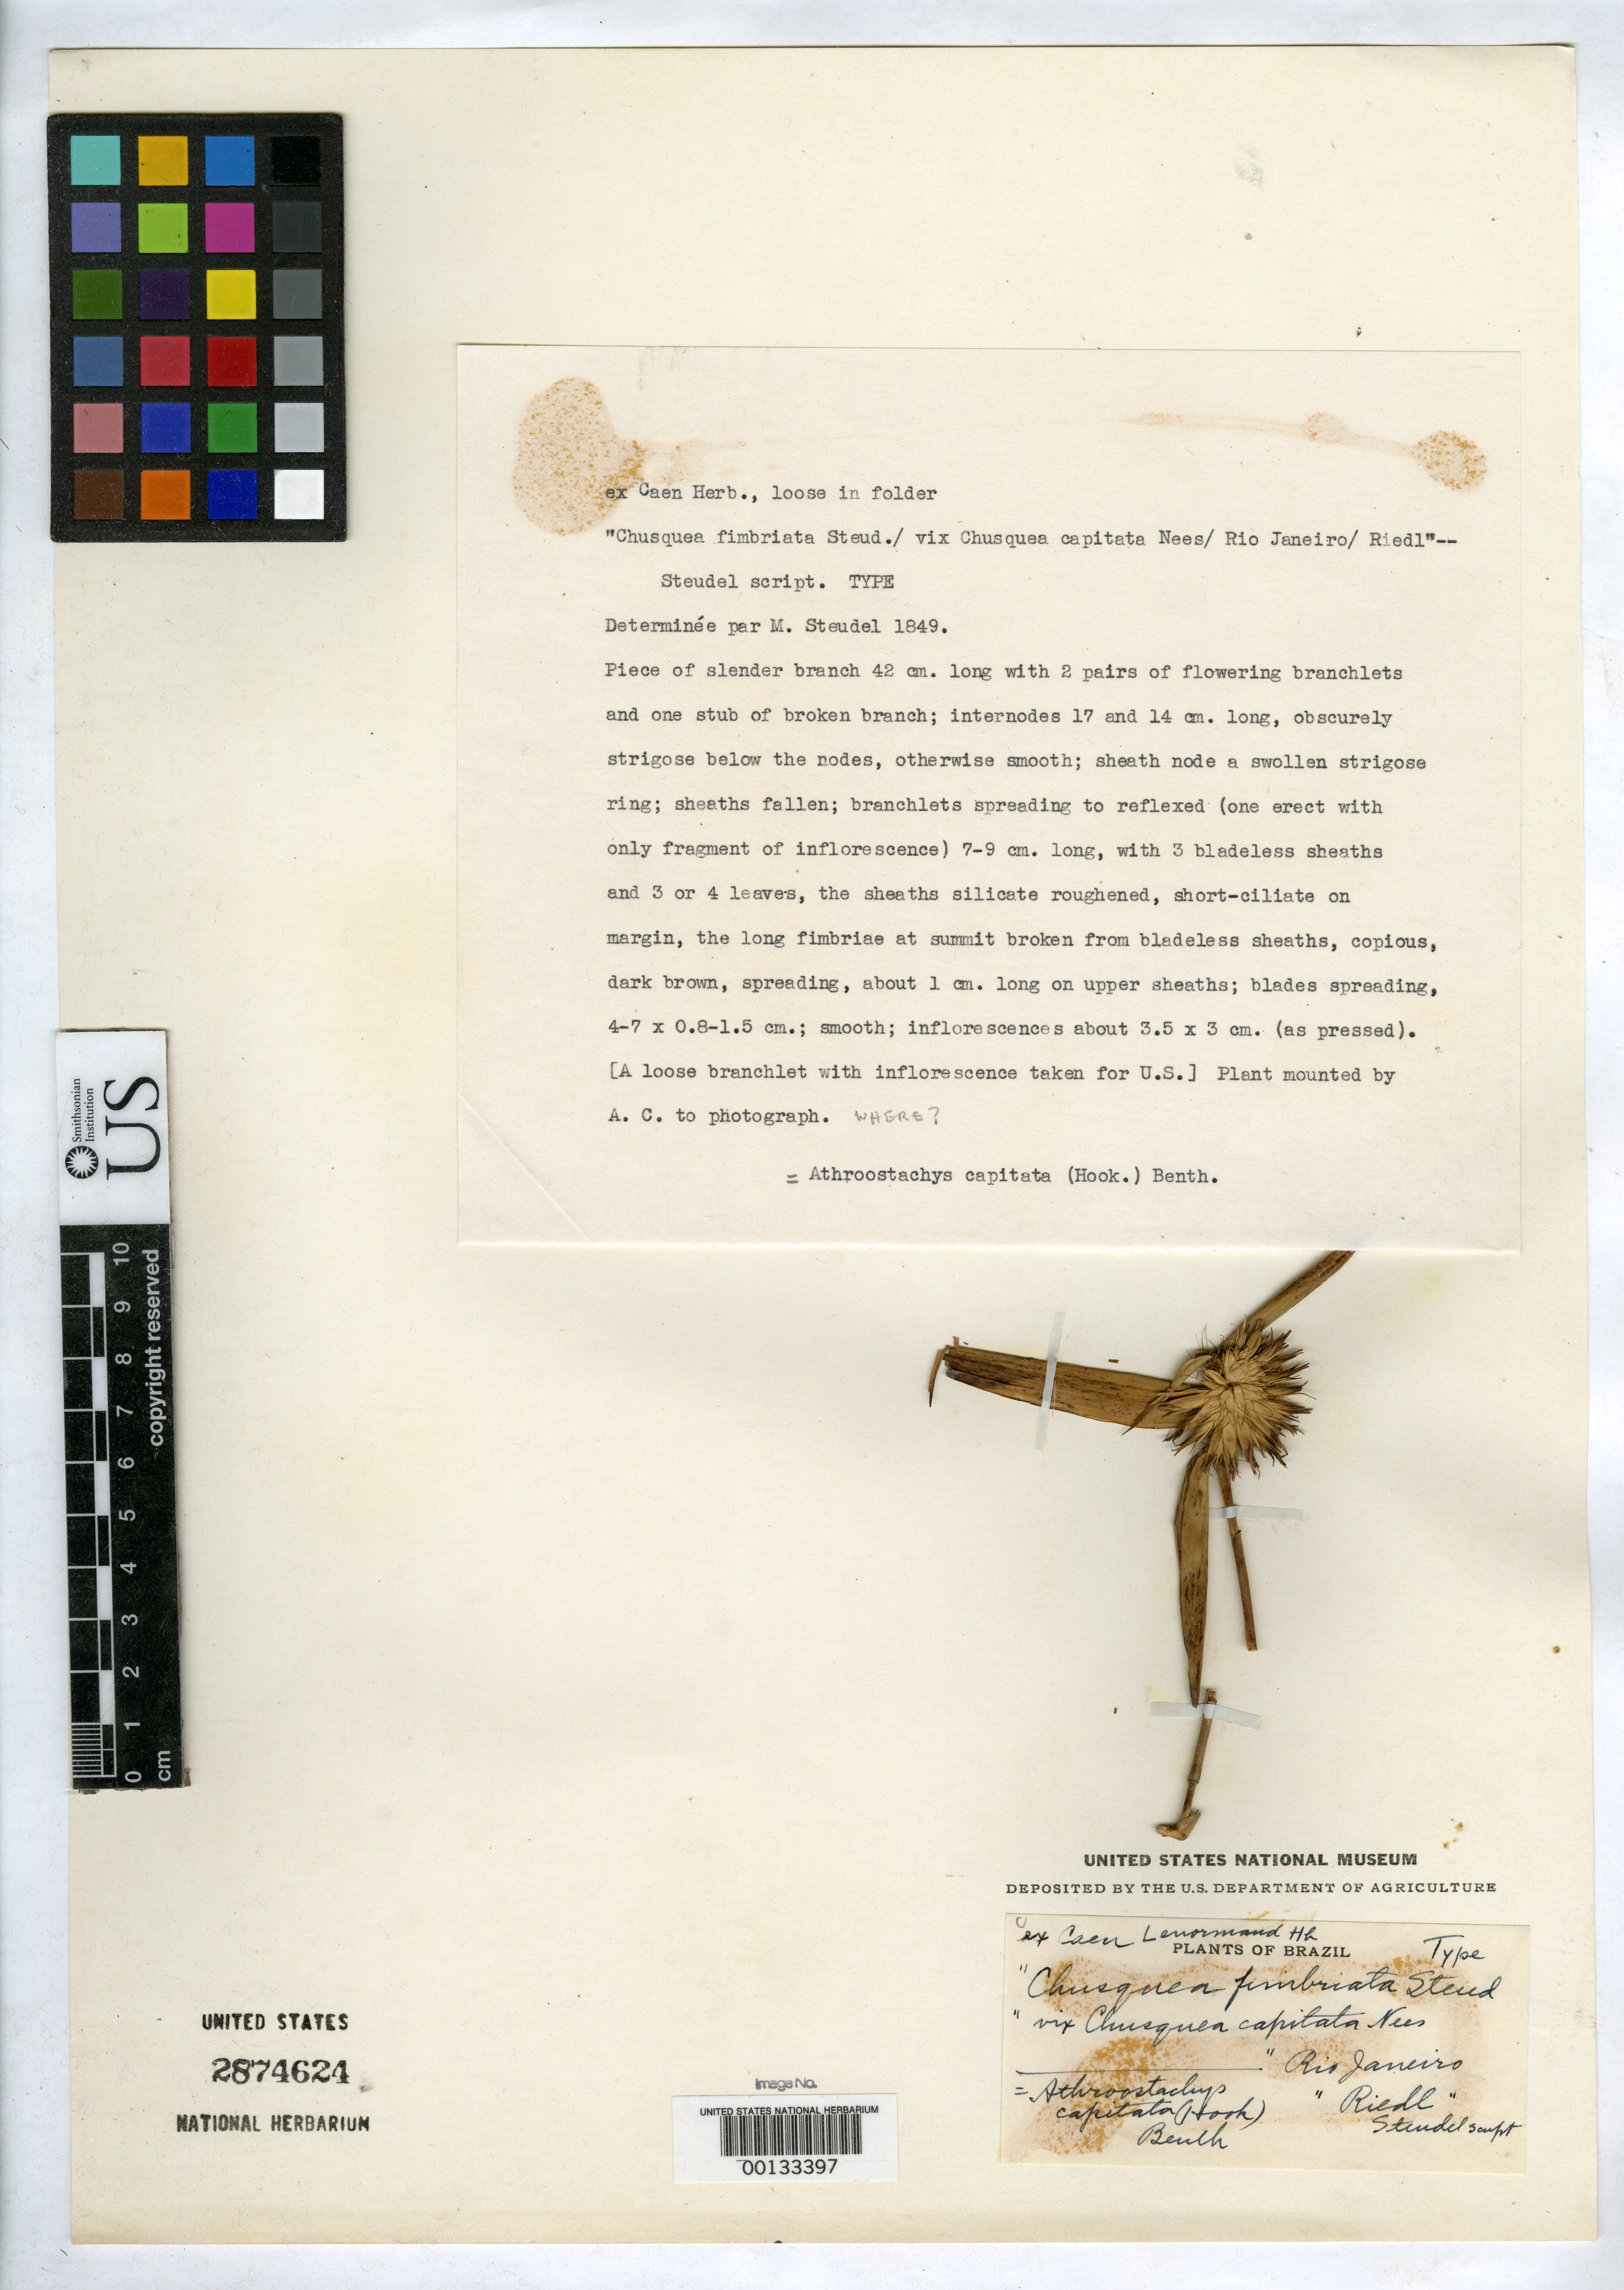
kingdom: Plantae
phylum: Tracheophyta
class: Liliopsida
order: Poales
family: Poaceae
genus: Chusquea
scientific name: Chusquea fimbriata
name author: Steud.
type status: Type Material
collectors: L. Riedel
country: Brazil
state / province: Rio de Janeiro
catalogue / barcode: US 2874624